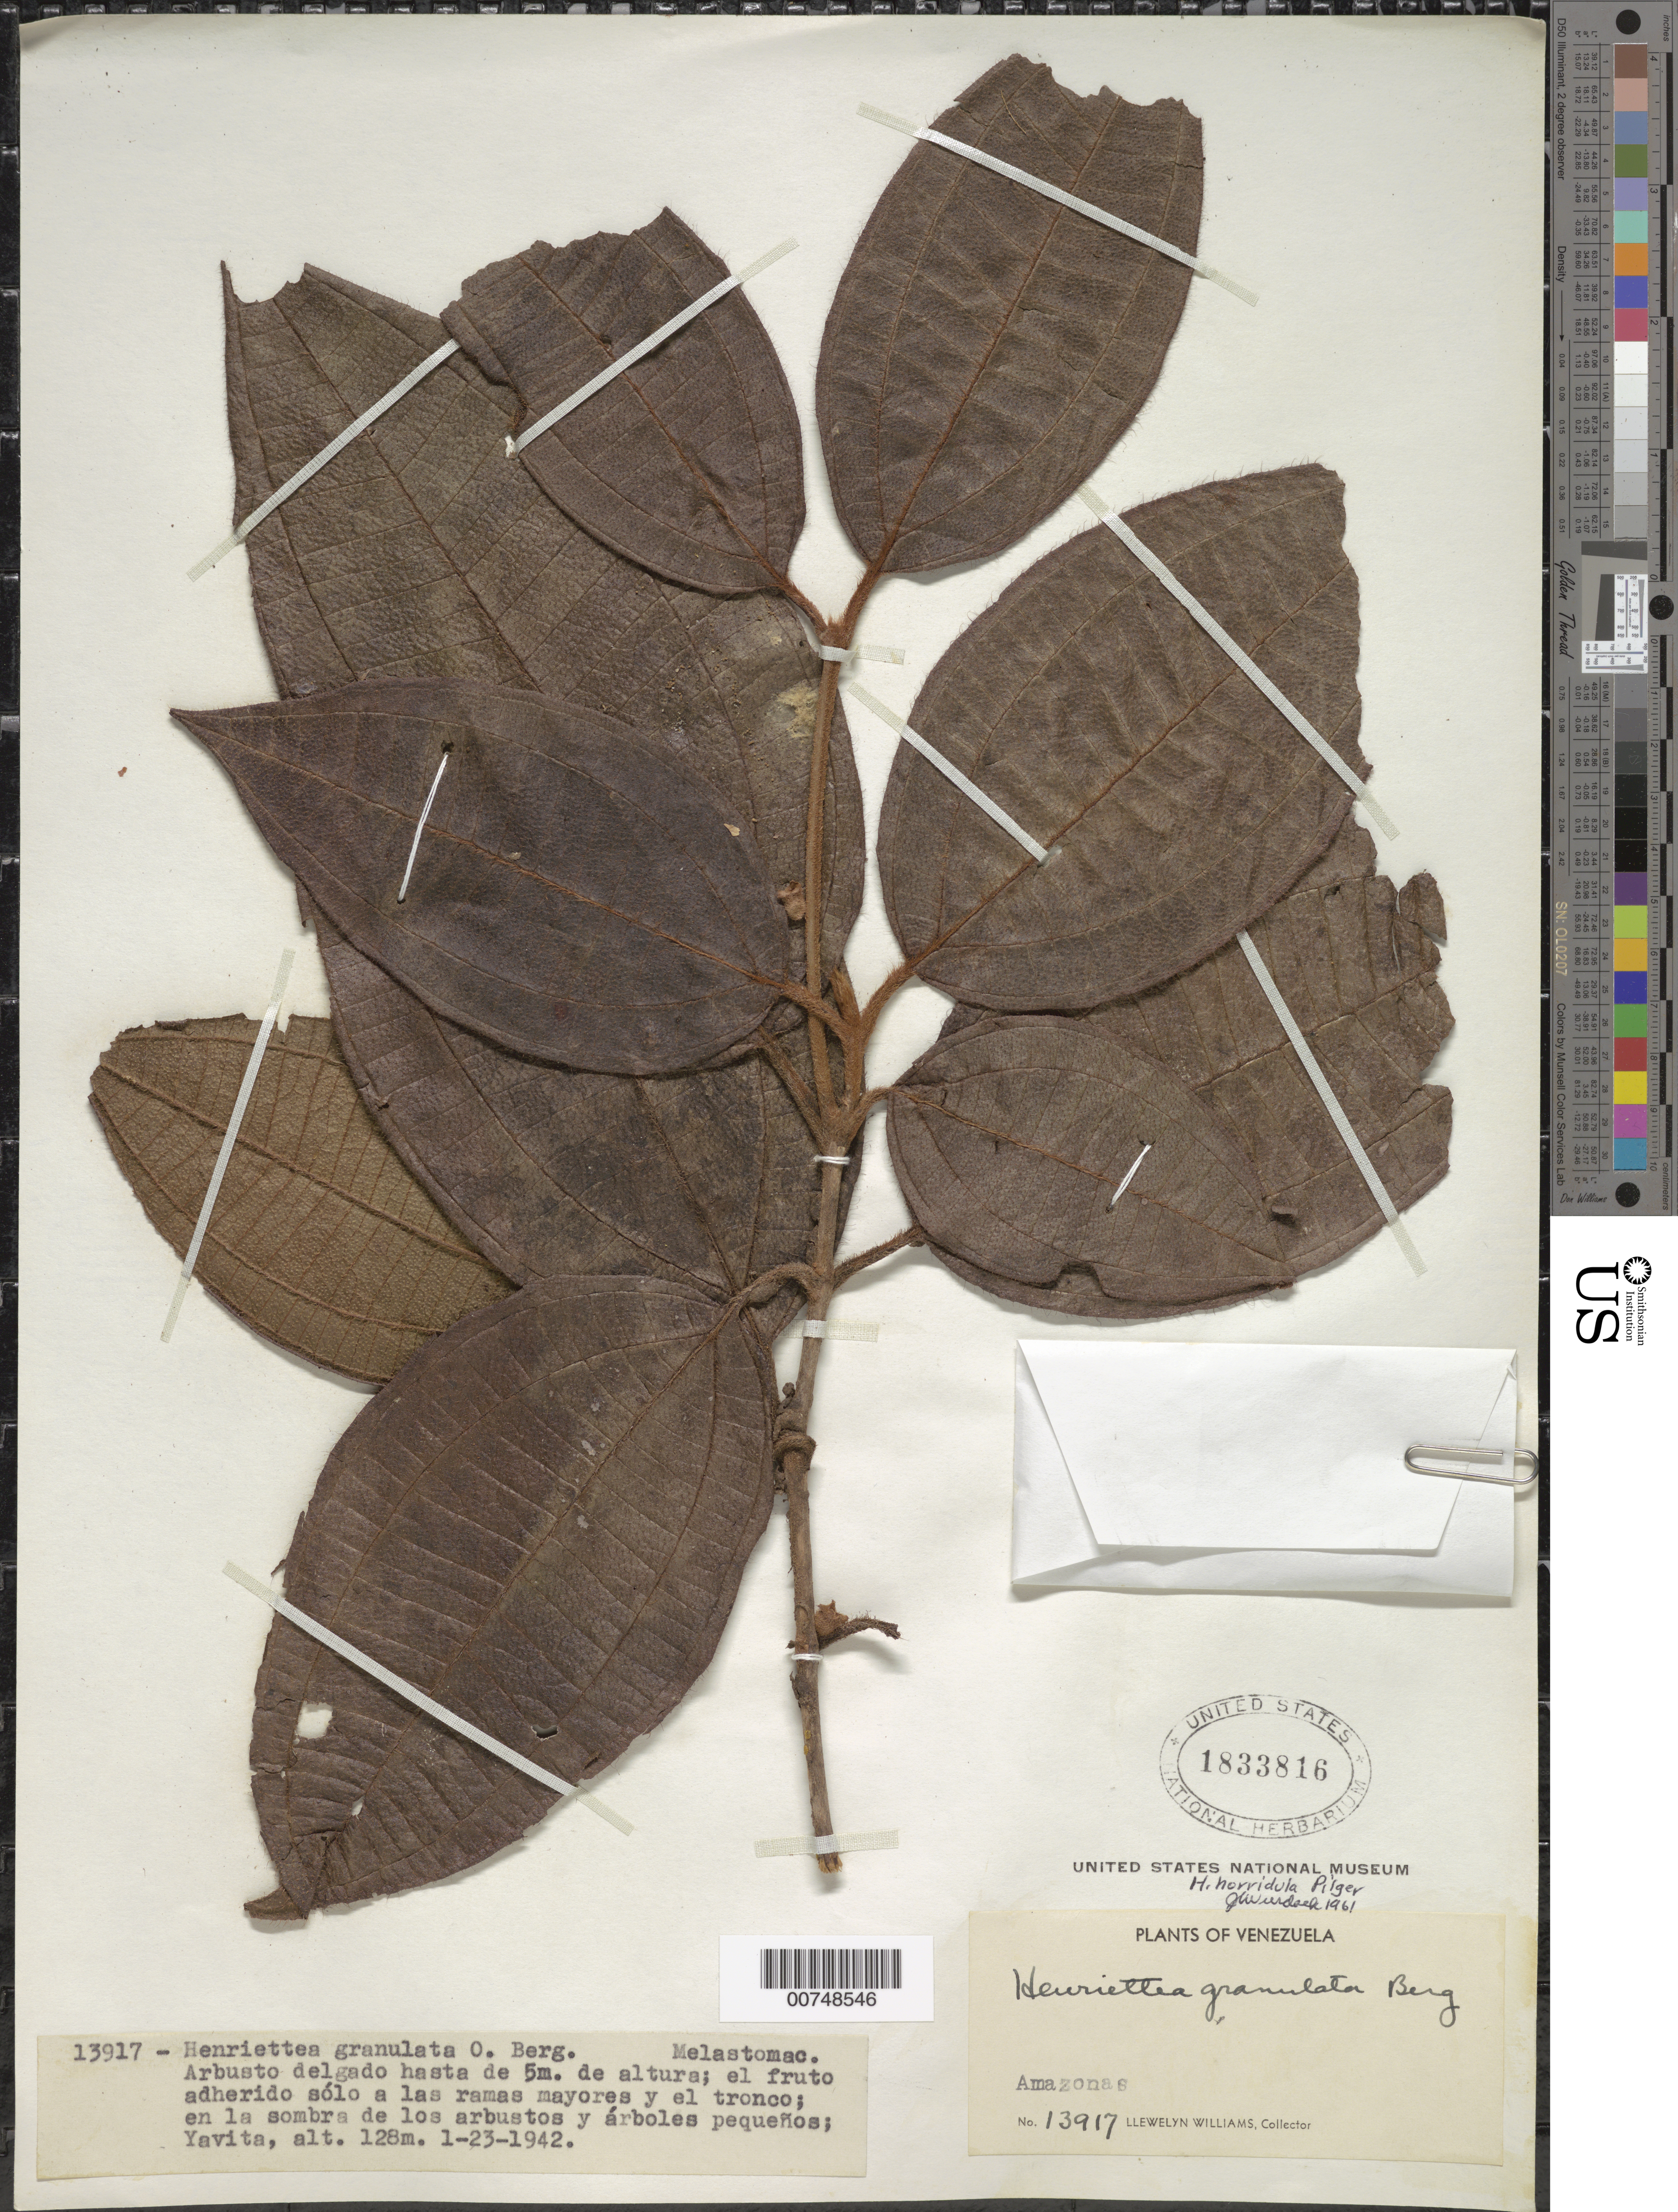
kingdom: Plantae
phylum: Tracheophyta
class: Magnoliopsida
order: Myrtales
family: Melastomataceae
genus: Henriettea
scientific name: Henriettea horridula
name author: Pilg.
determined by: Wurdack, John J., (US), US (UNITED STATES)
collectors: Ll. Williams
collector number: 13917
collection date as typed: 23-Jan-42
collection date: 1942-01-23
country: Venezuela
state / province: Amazonas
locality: Yavita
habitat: Sombra de los arbustos y arboles pequenos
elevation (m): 128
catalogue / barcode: US 1833816